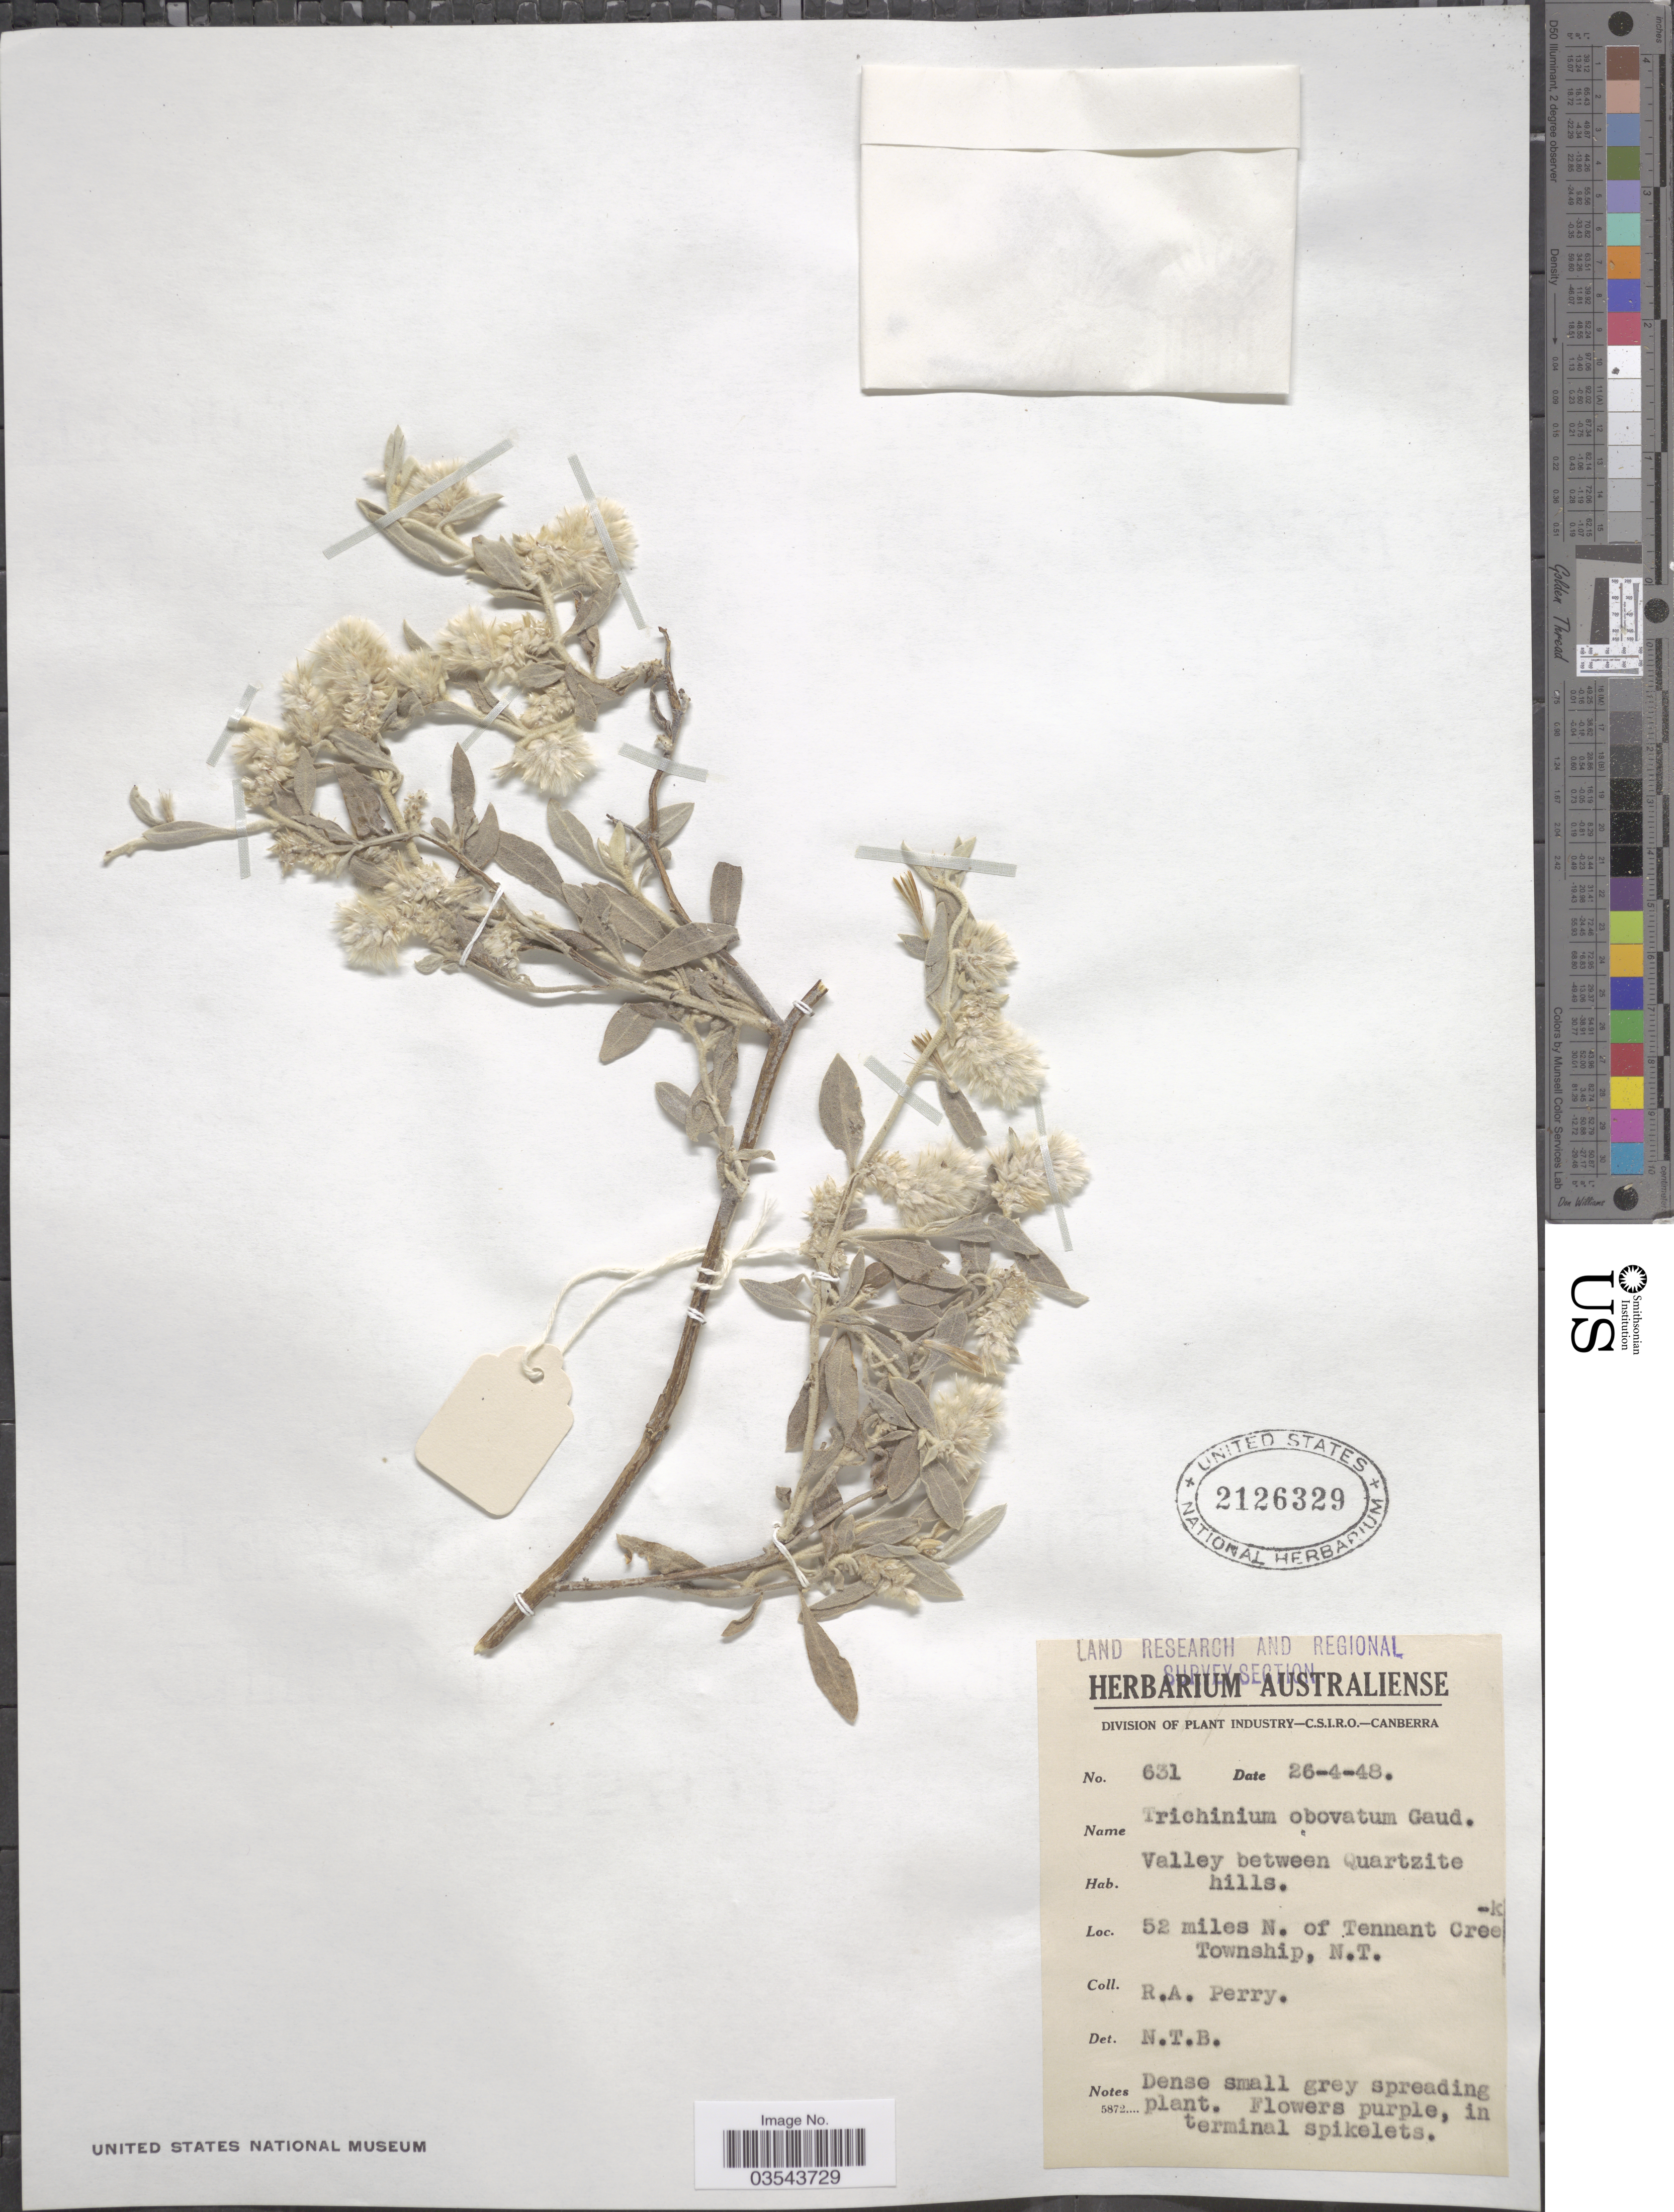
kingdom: Plantae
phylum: Tracheophyta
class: Magnoliopsida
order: Caryophyllales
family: Amaranthaceae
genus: Ptilotus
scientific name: Ptilotus obovatus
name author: (Gaudich.) F. Muell.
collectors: Perry, R. A.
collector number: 631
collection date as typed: Transcribed d/m/y: 26/4/48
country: Australia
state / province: Northern Territory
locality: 52 miles N. of Tennant Creek Township, N.T.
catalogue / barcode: US 2126329